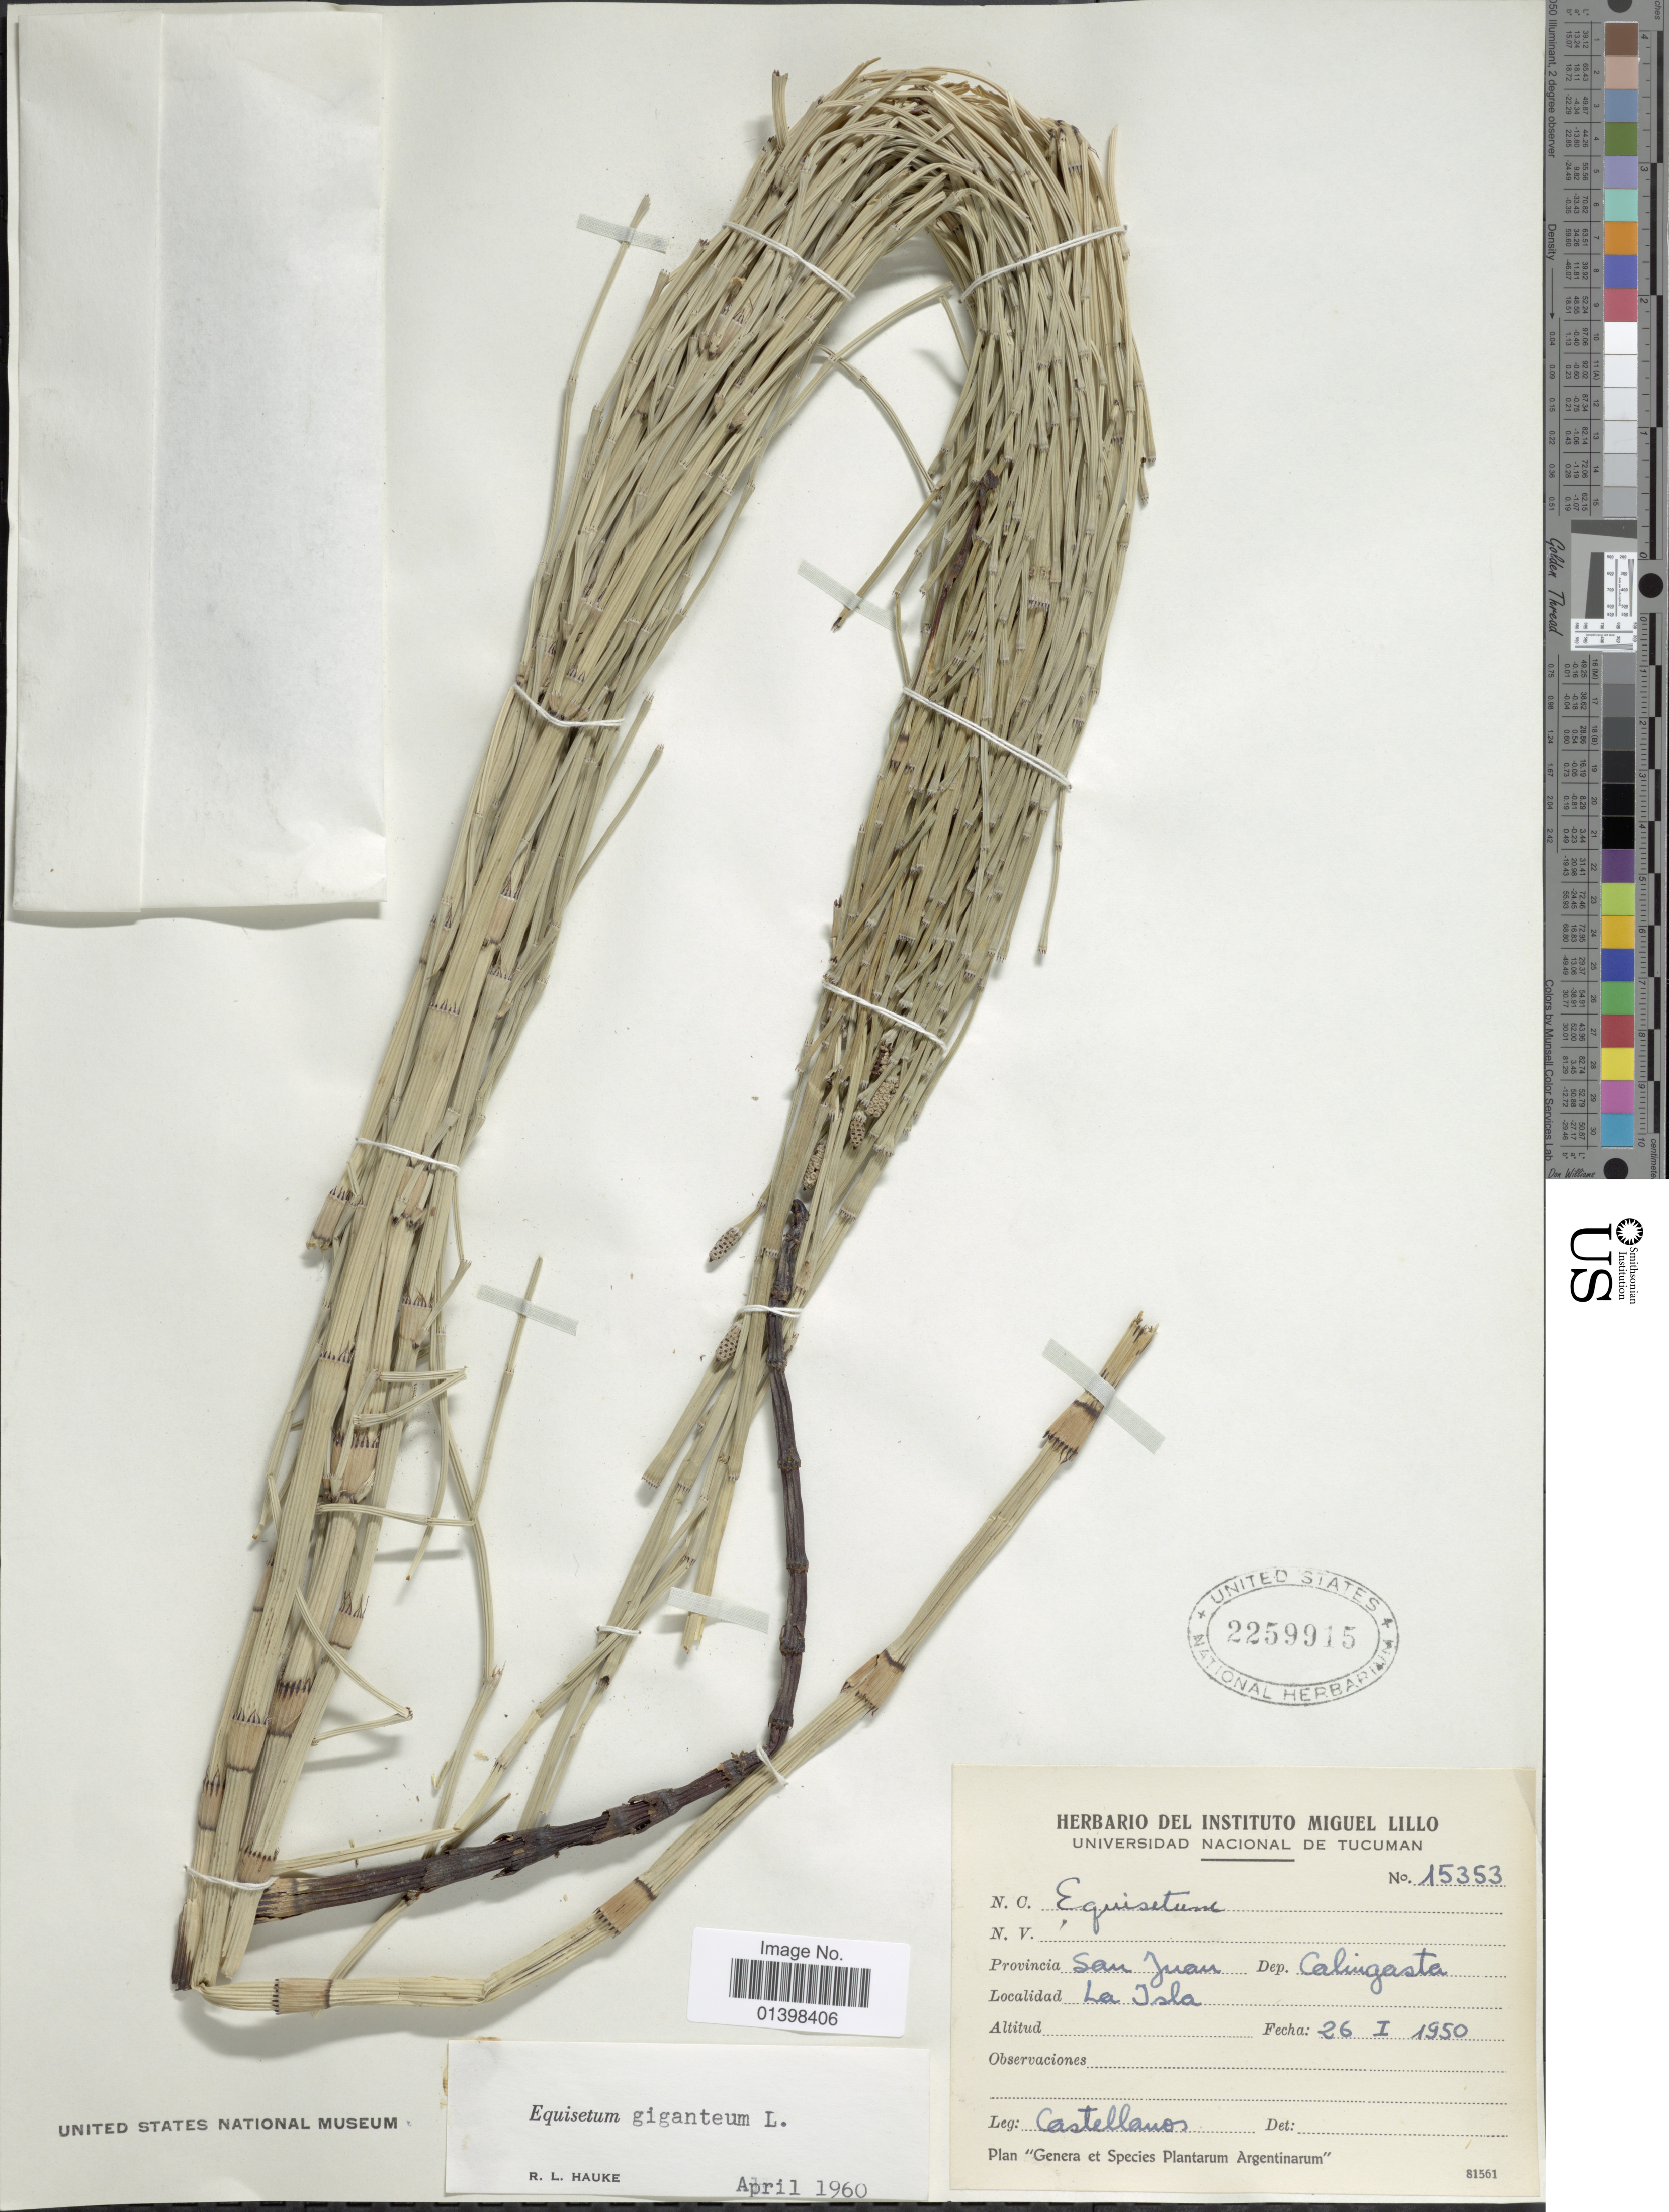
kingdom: Plantae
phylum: Tracheophyta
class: Polypodiopsida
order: Equisetales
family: Equisetaceae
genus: Equisetum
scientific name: Equisetum giganteum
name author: L.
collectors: -- Castellanos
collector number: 15353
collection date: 1950-01-26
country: Argentina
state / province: San Juan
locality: Dep Calingasta, La Isla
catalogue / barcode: US 2259915